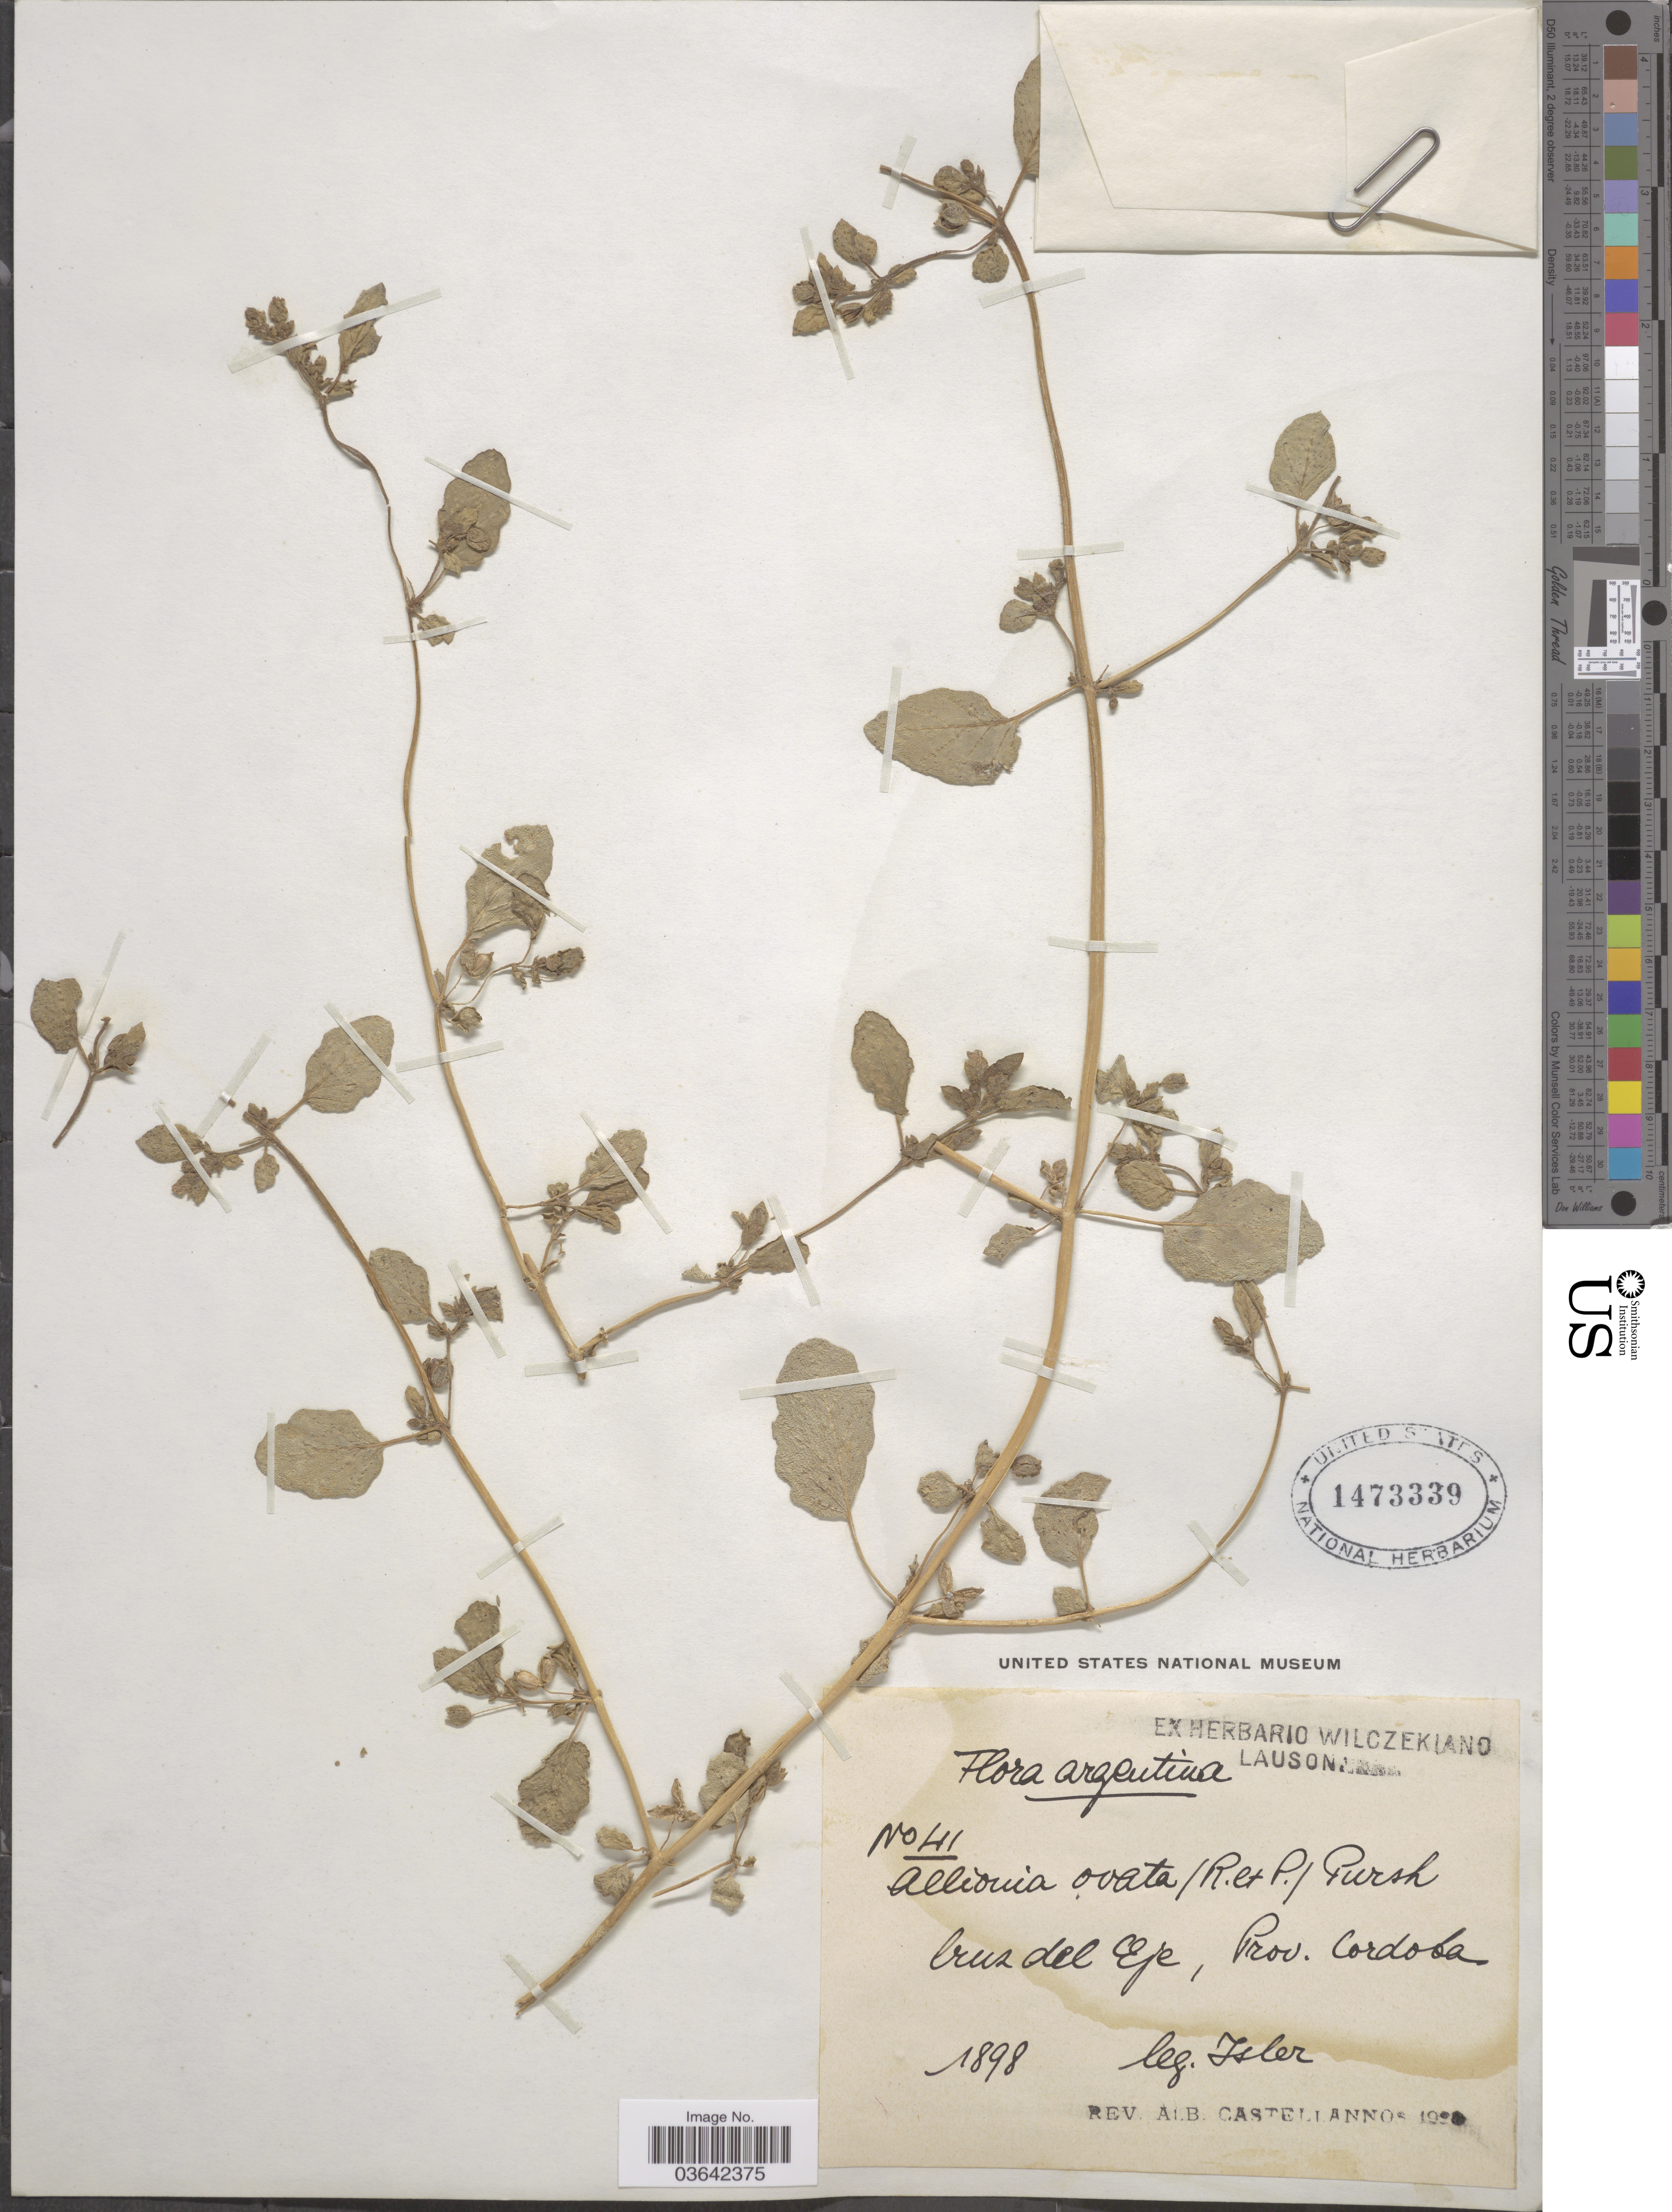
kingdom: Plantae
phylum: Tracheophyta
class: Magnoliopsida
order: Caryophyllales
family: Nyctaginaceae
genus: Allionia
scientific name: Allionia incarnata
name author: L.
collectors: -. Isler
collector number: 41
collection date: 1898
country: Argentina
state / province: Cordoba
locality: Cruz del Eje.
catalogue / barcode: US 1473339